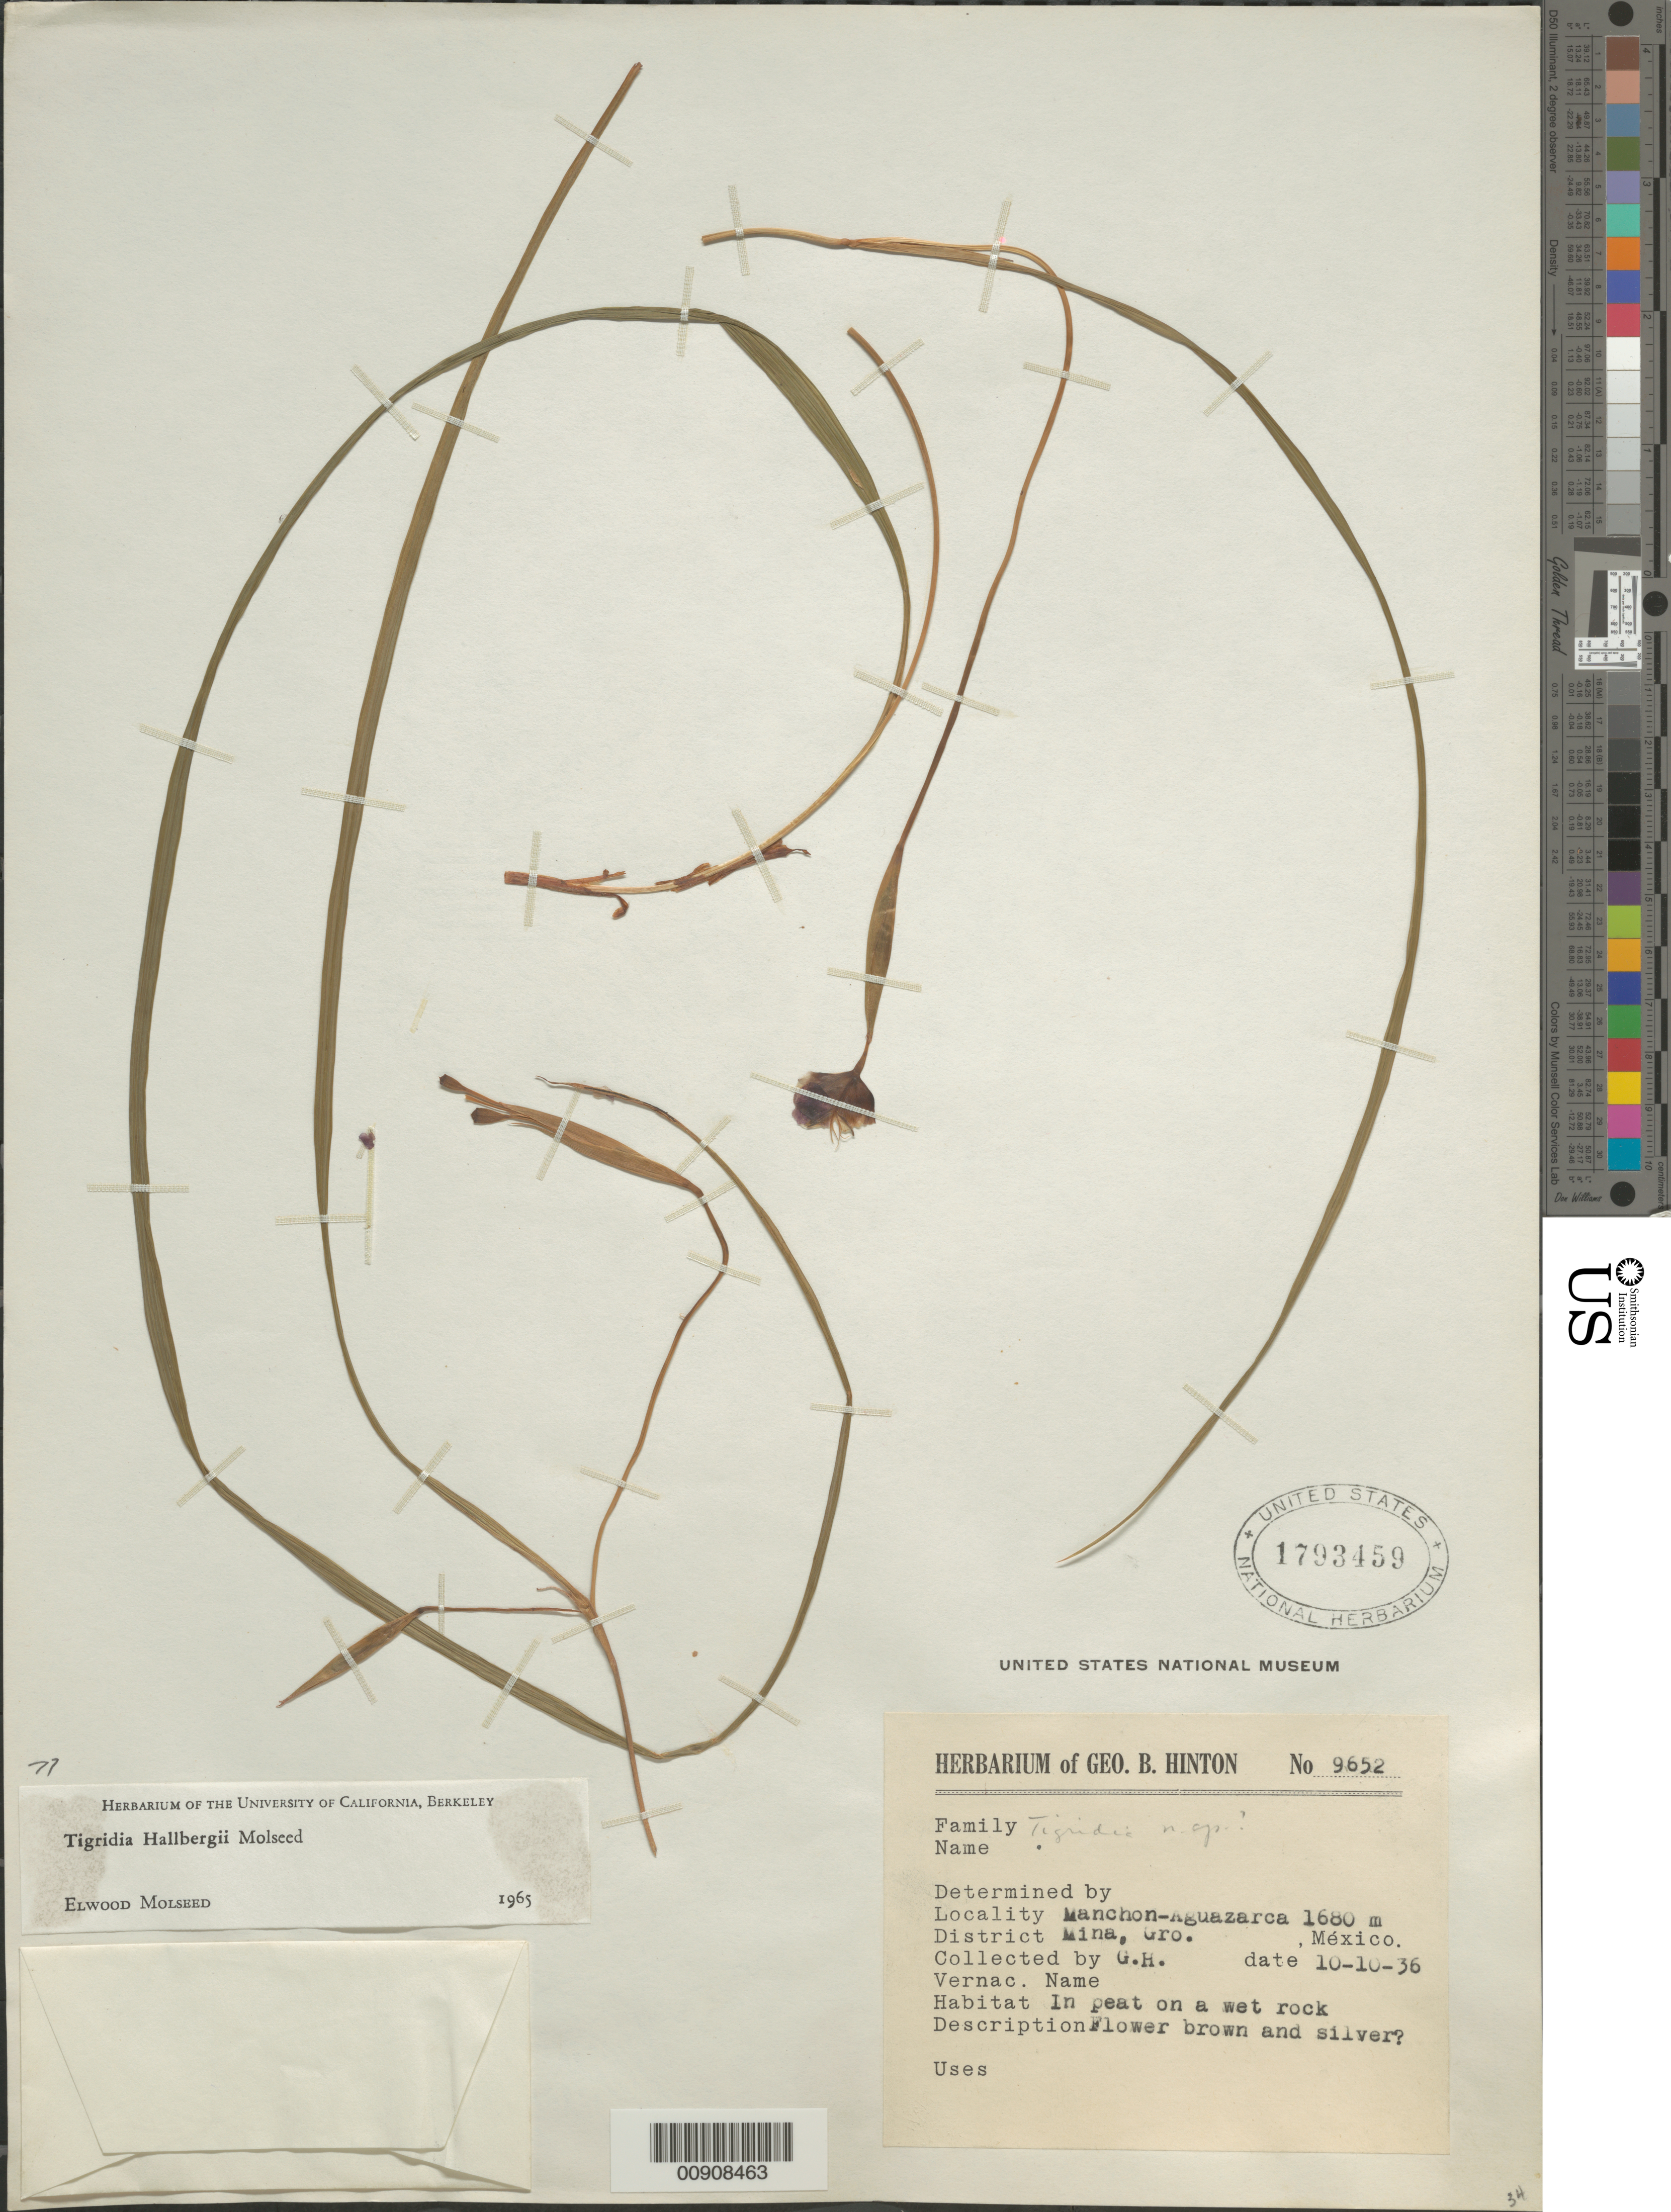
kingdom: Plantae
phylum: Tracheophyta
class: Liliopsida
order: Asparagales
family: Iridaceae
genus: Tigridia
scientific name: Tigridia hallbergii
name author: Molseed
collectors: G. B. Hinton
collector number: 9652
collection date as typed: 10 Oct 1936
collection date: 1936-10-10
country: Mexico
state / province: Guerrero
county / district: Mina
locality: Manchon - Aguazarca, District Mina, State of Guerrero.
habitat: In peat on a wet rock.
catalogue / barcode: US 1793459